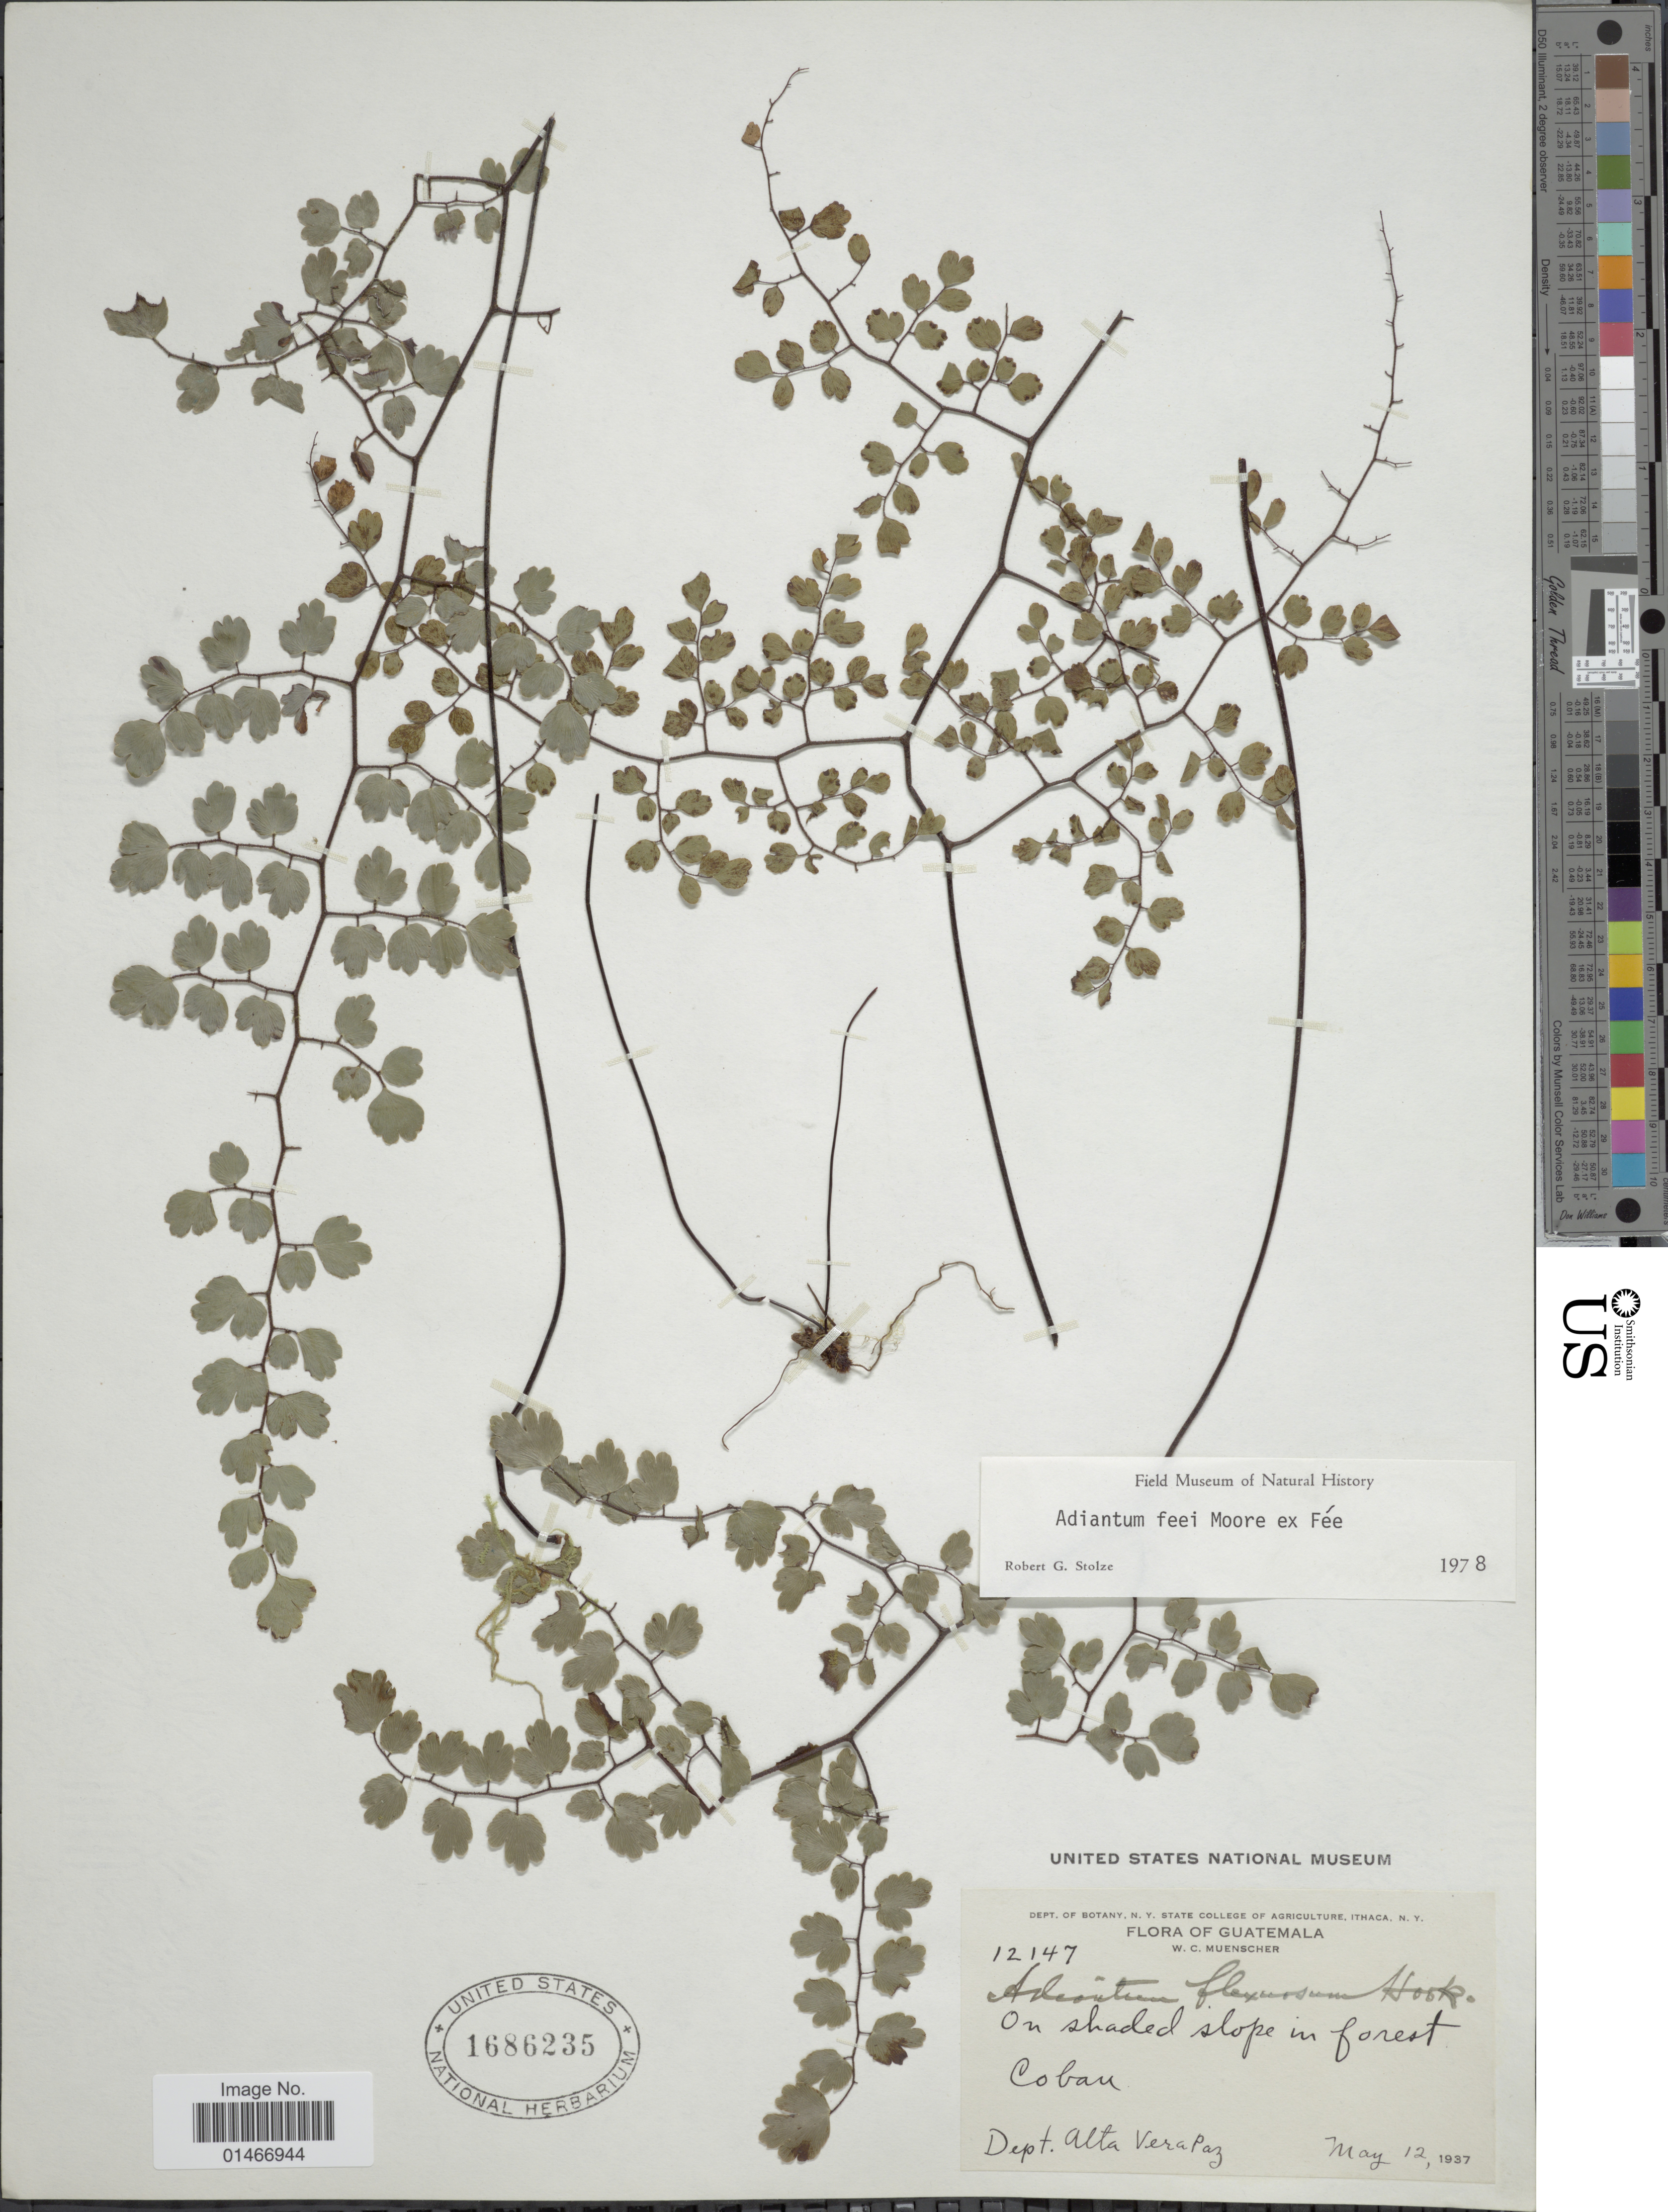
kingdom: Plantae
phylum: Tracheophyta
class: Polypodiopsida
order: Polypodiales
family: Pteridaceae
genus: Adiantum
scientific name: Adiantum feei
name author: T. Moore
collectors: W. Muenscher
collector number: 12147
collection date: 1937-05-12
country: Guatemala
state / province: Alta Verapaz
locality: Coban. Dept. Alta Verapaz.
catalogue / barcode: US 1686235